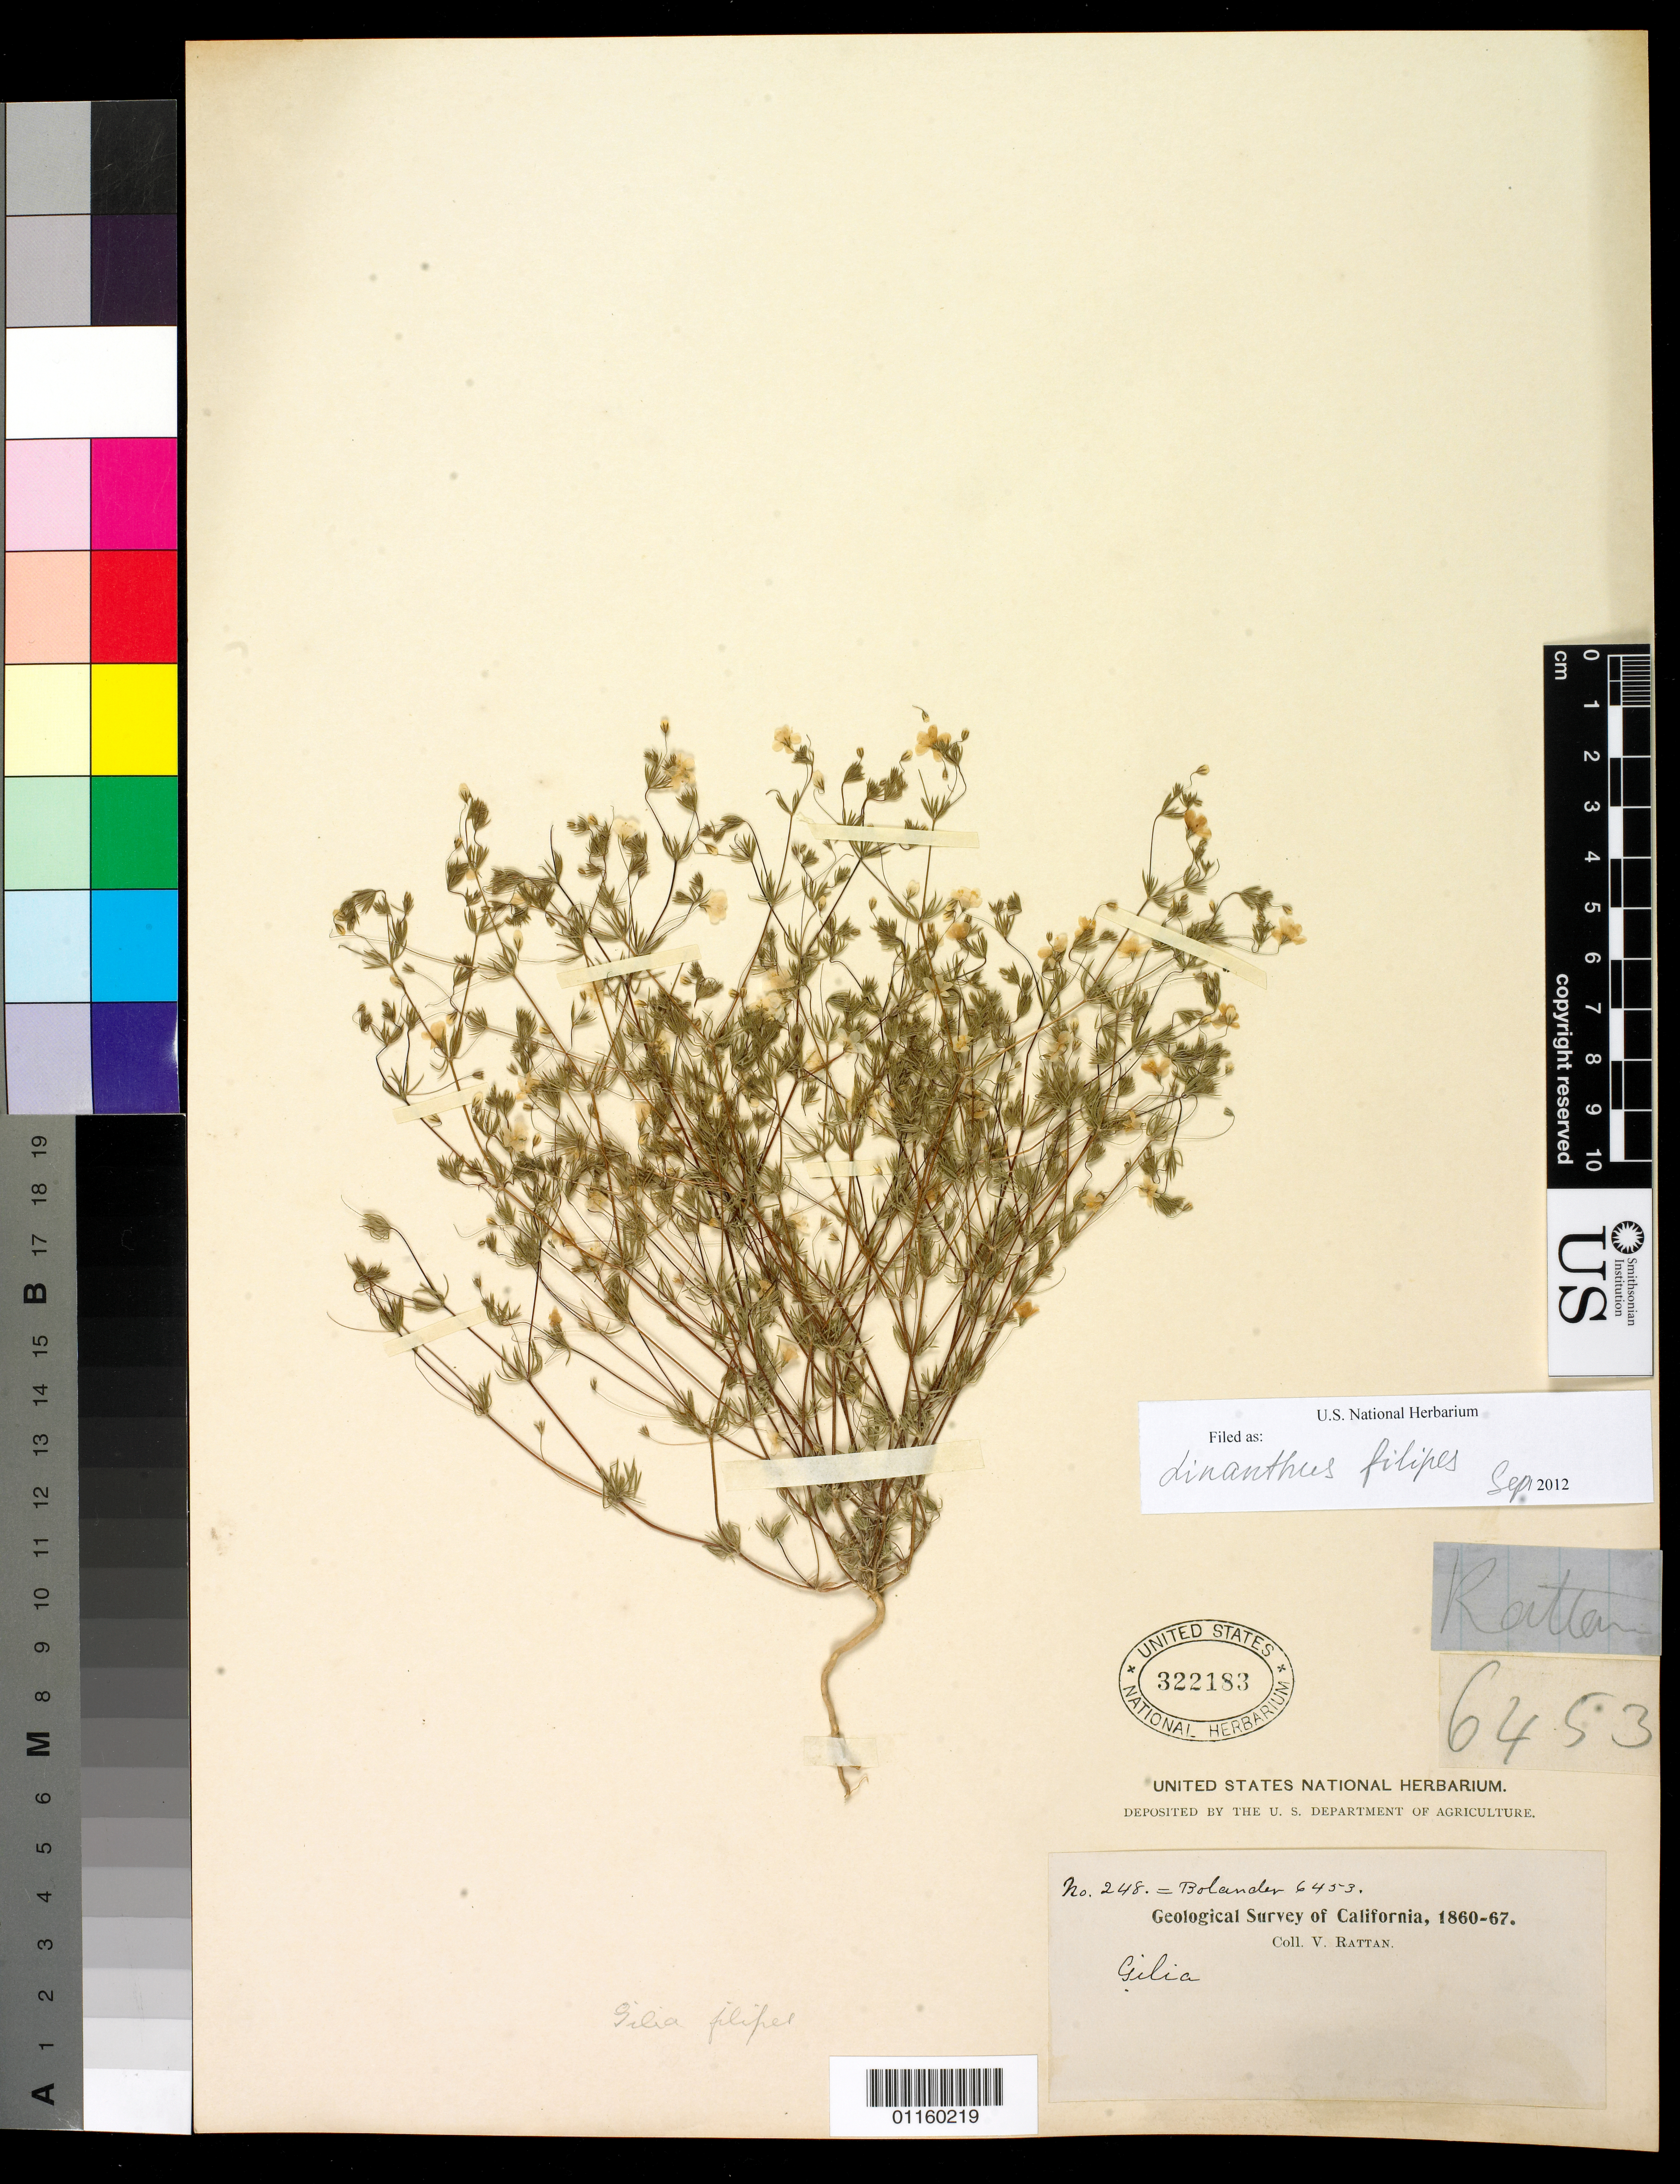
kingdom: Plantae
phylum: Tracheophyta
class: Magnoliopsida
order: Ericales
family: Polemoniaceae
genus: Leptosiphon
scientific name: Leptosiphon filipes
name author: (Benth.) J.M. Porter & L.A. Johnson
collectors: V. Rattan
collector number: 248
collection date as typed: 1860 to -- --- 1867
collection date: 1860/1867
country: United States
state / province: California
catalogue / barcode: US 322183